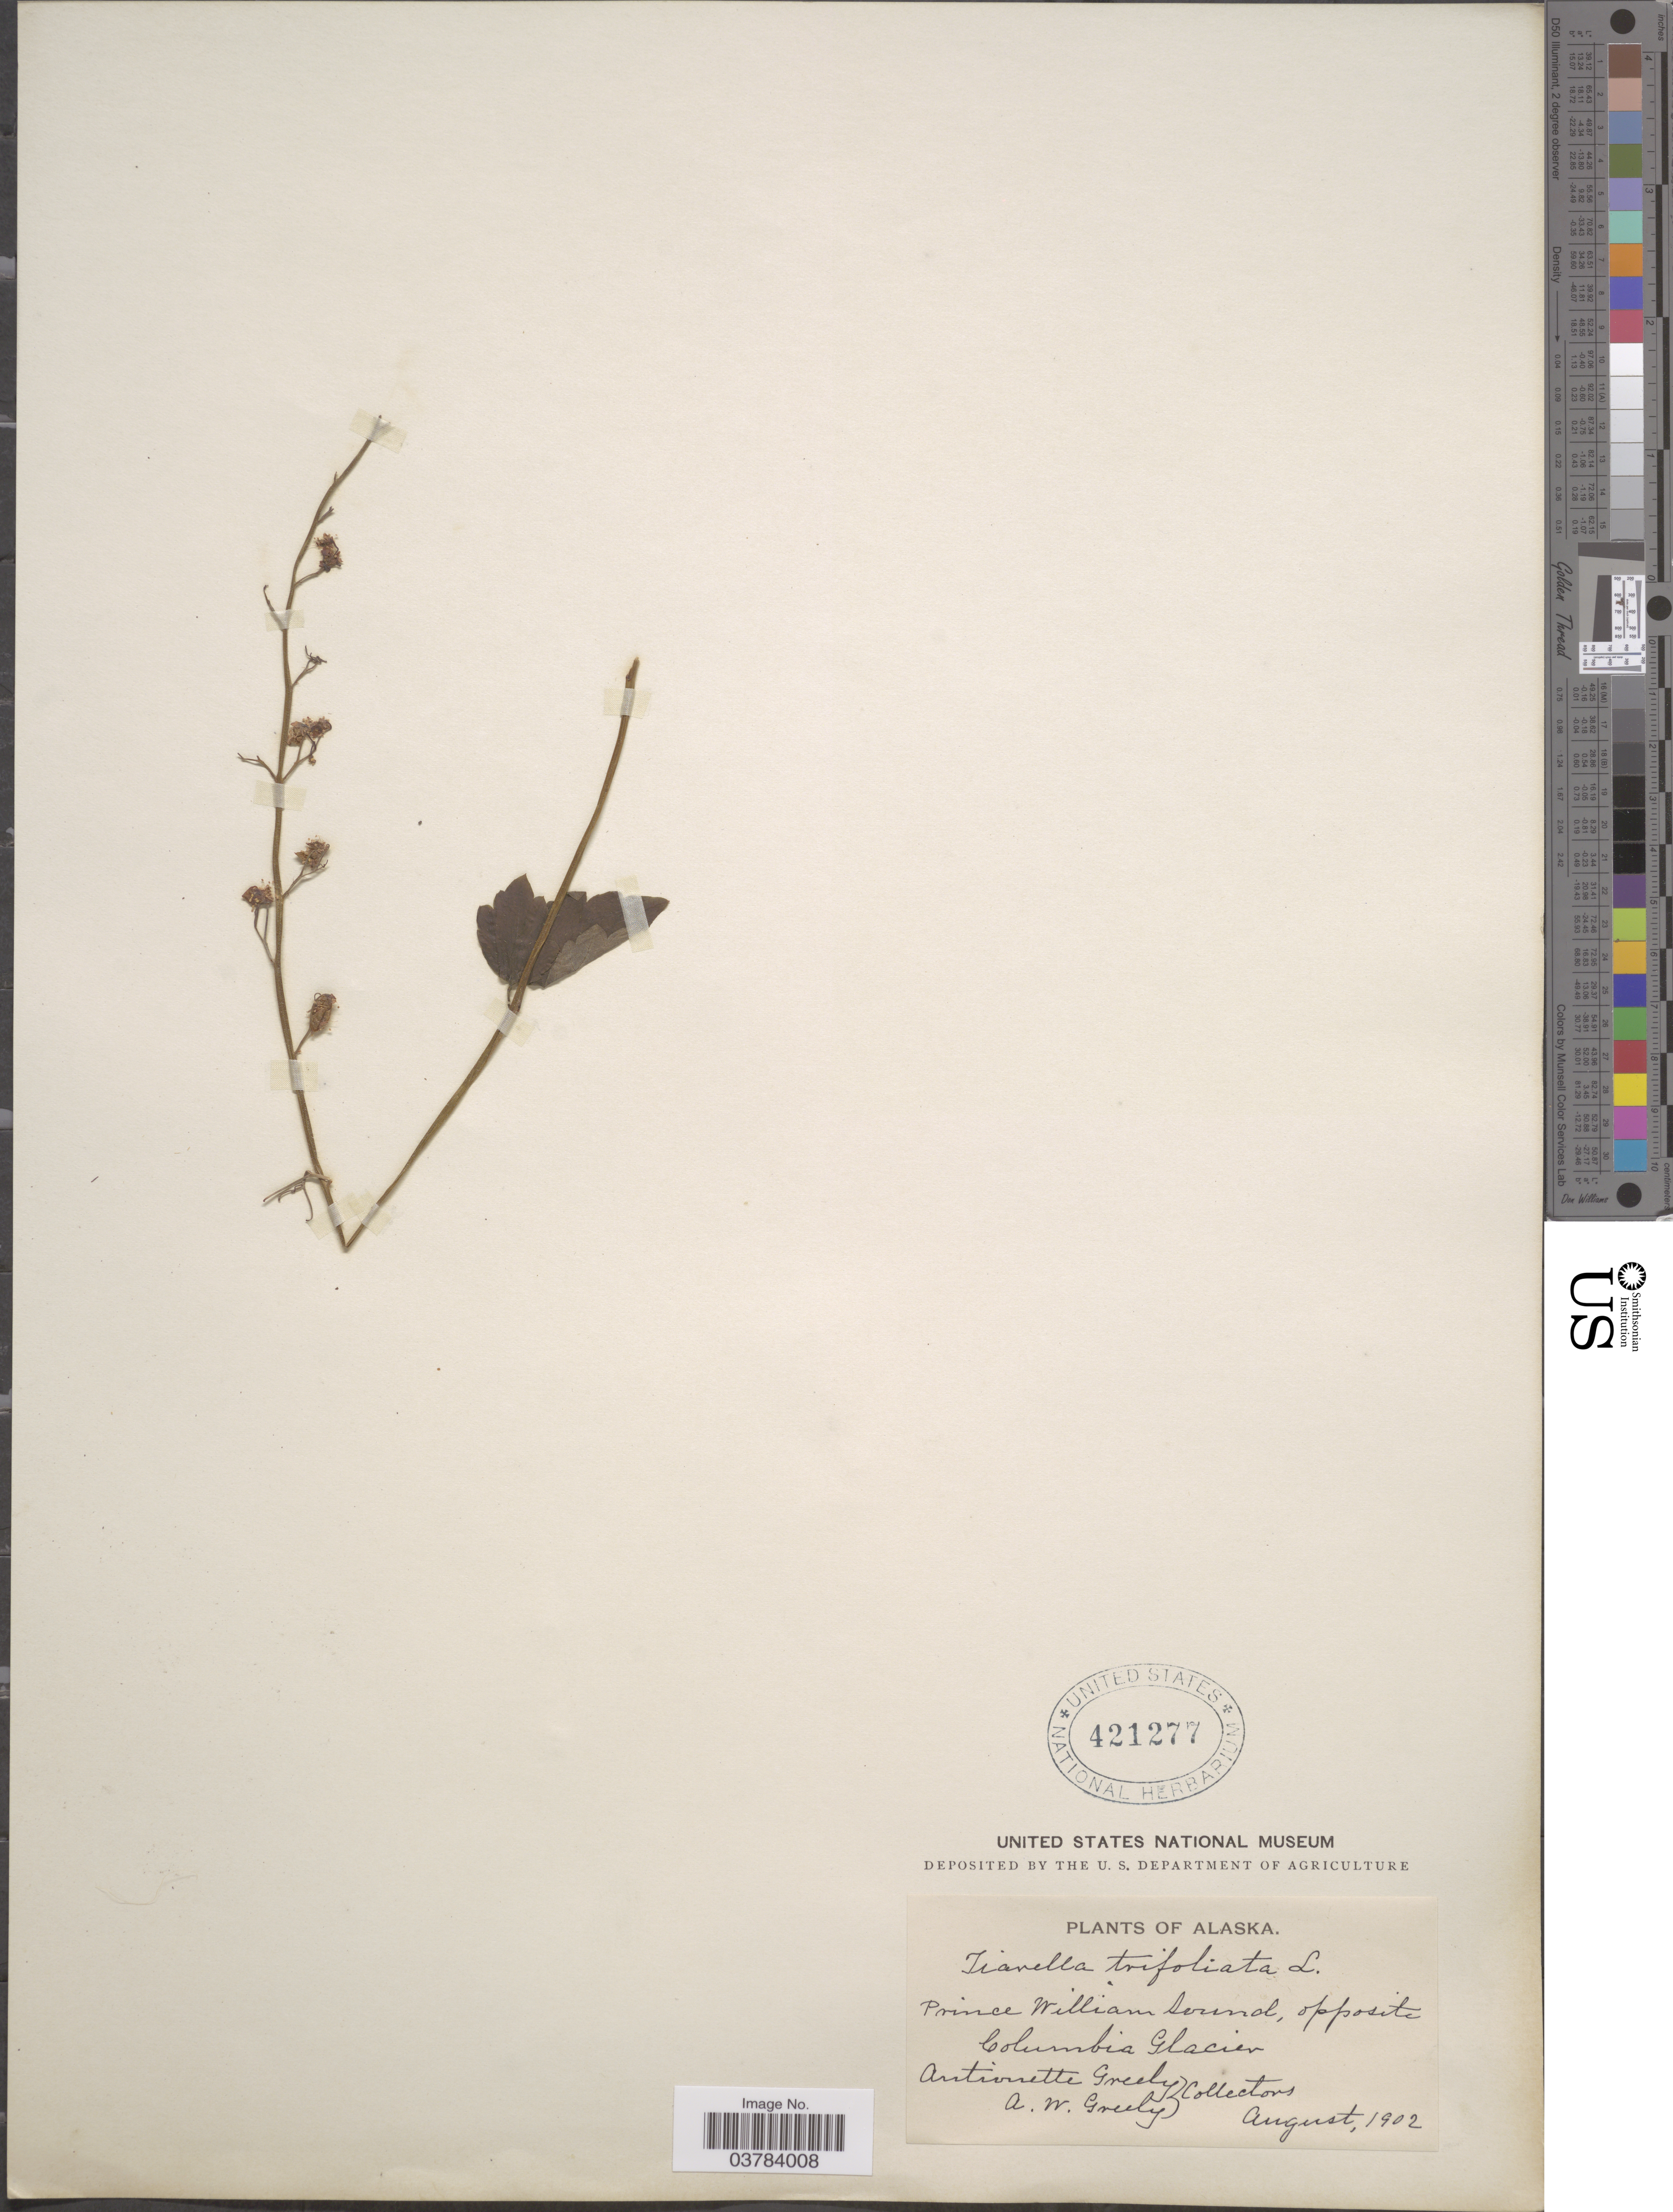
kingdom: Plantae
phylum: Tracheophyta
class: Magnoliopsida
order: Saxifragales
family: Saxifragaceae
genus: Tiarella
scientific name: Tiarella trifoliata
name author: L.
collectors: A. Greely & A. Greely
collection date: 1902-08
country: United States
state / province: Alaska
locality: Prince William Sound, opposite Columbia Glacier.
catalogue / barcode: US 421277